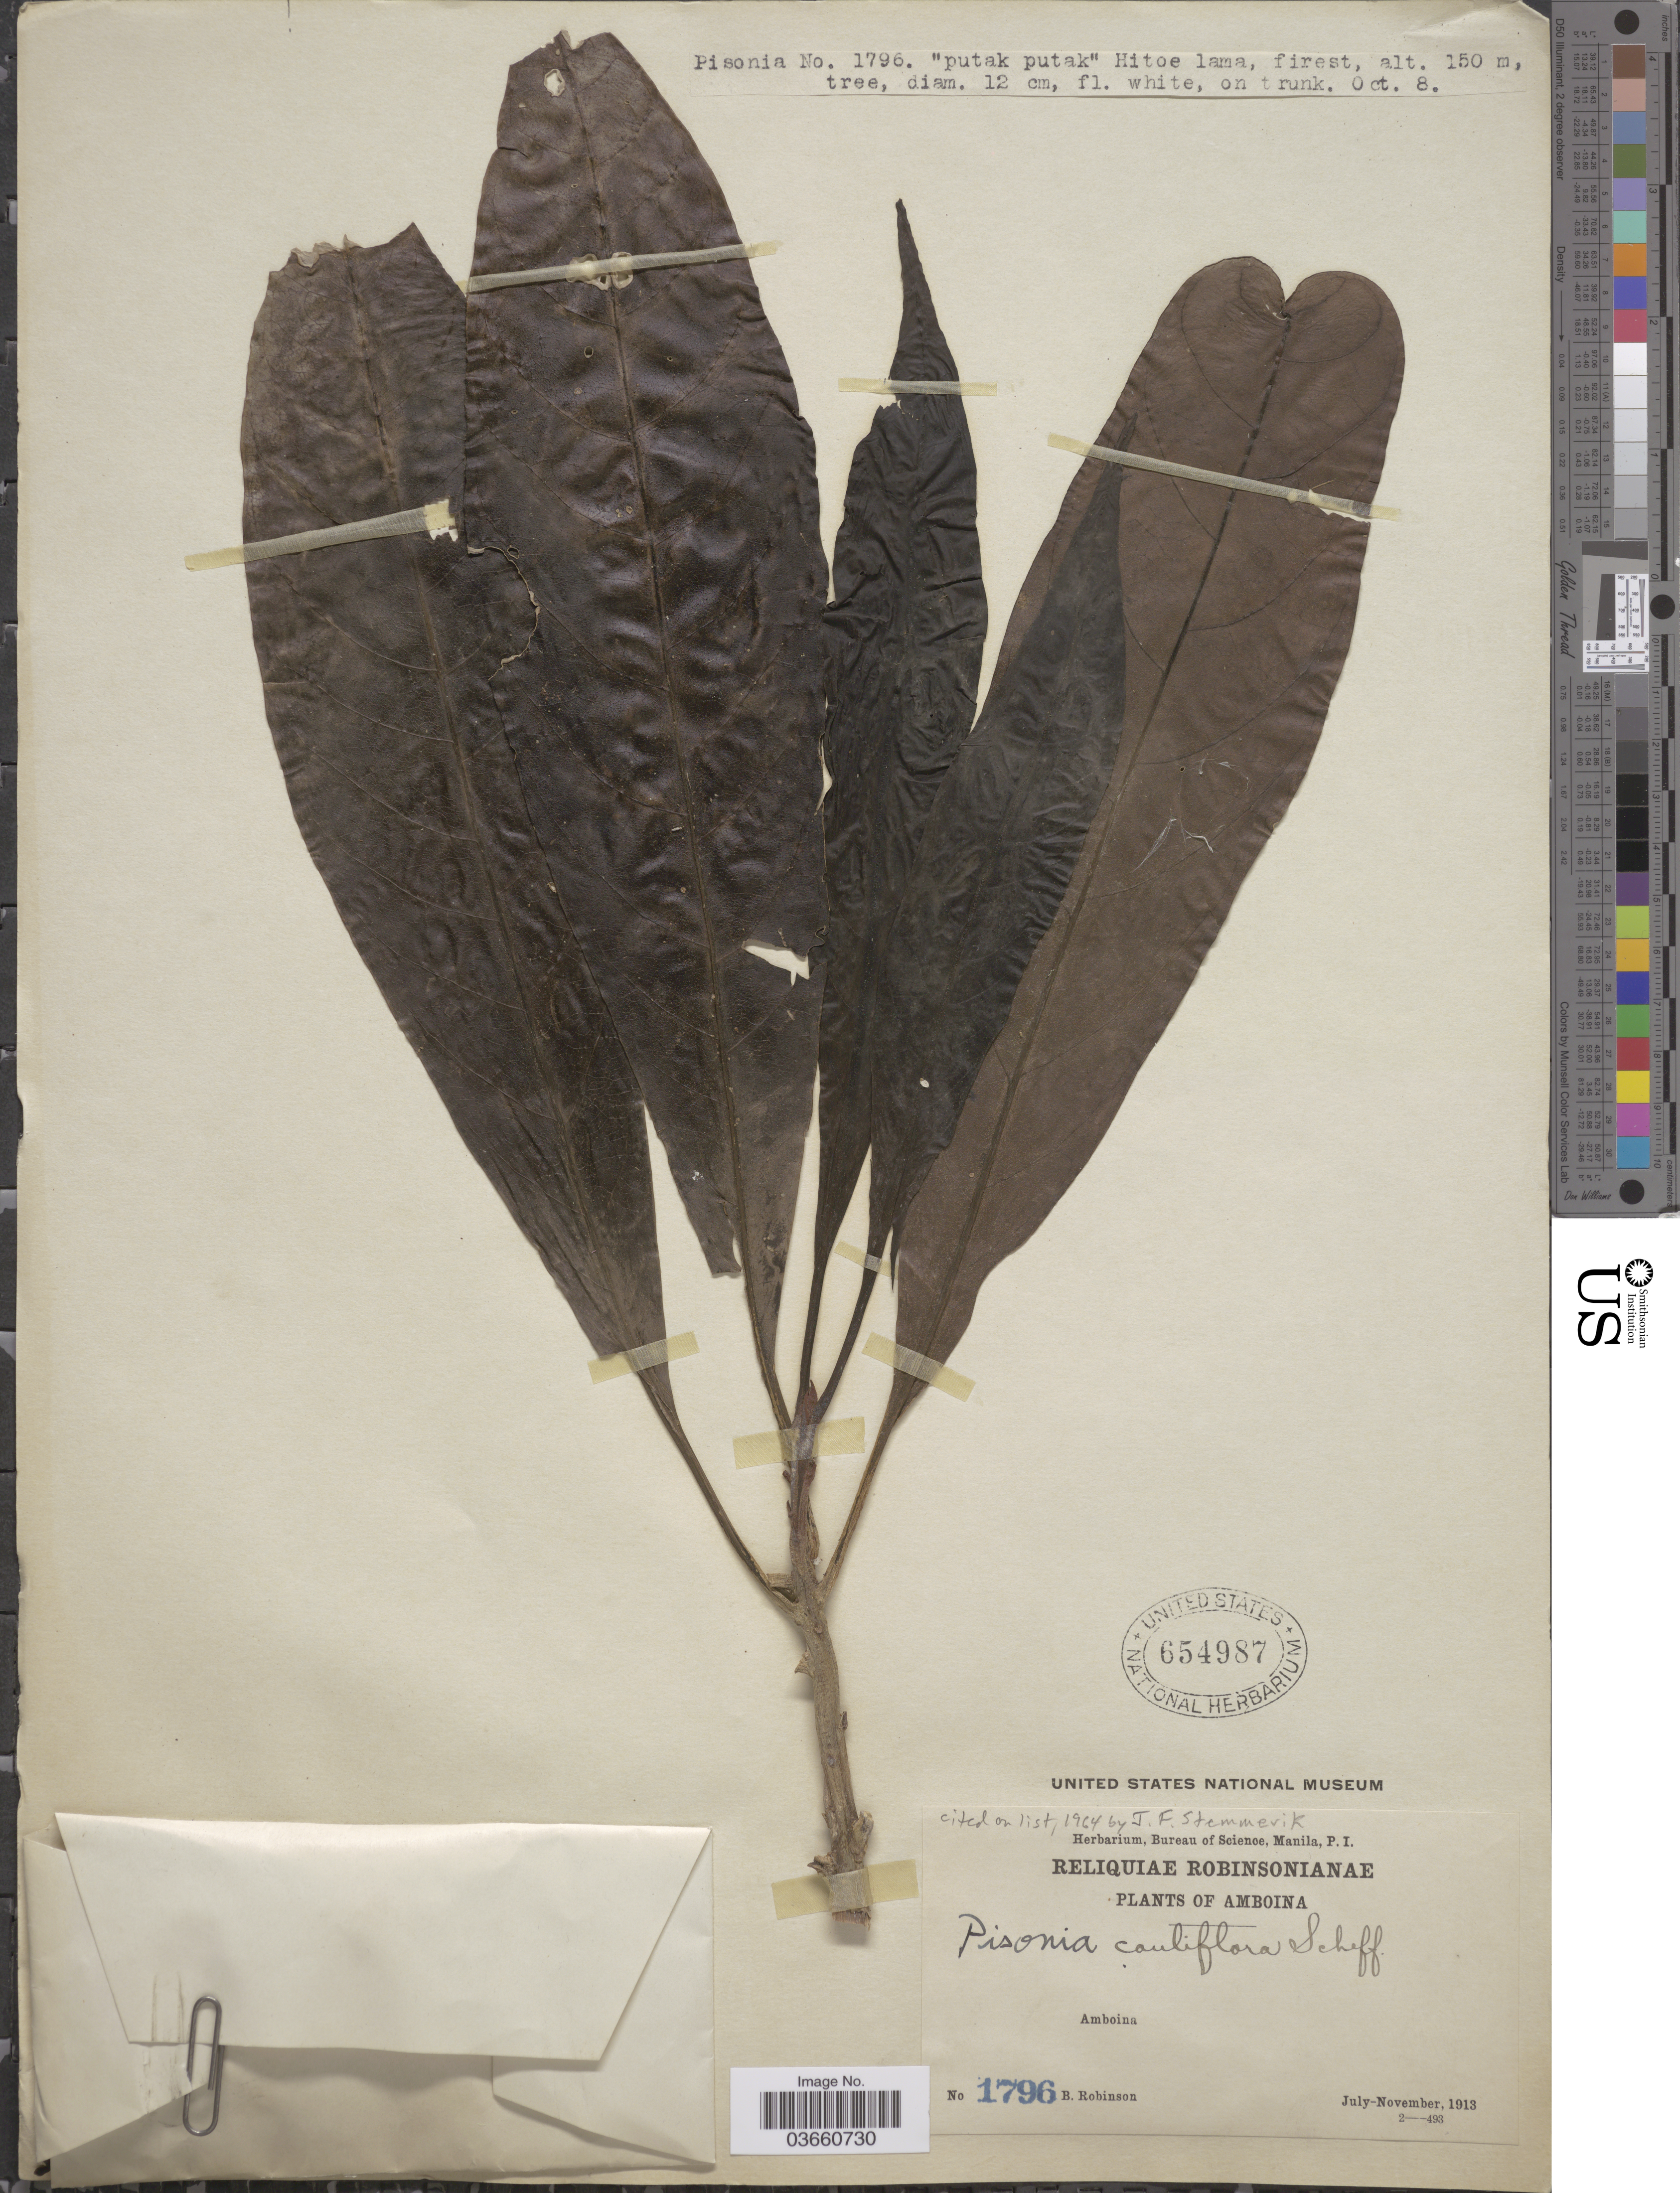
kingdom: Plantae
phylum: Tracheophyta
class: Magnoliopsida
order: Caryophyllales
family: Nyctaginaceae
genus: Ceodes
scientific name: Ceodes cauliflora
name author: (Scheff.) Rossetto & Caraballo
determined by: Wagner, W. L., (BOT), Smithsonian Institution - National Museum of Natural History (UNITED STATES)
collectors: B. Robinson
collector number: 1796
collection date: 1913-10-08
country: Indonesia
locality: Amboina.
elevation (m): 150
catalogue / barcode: US 654987